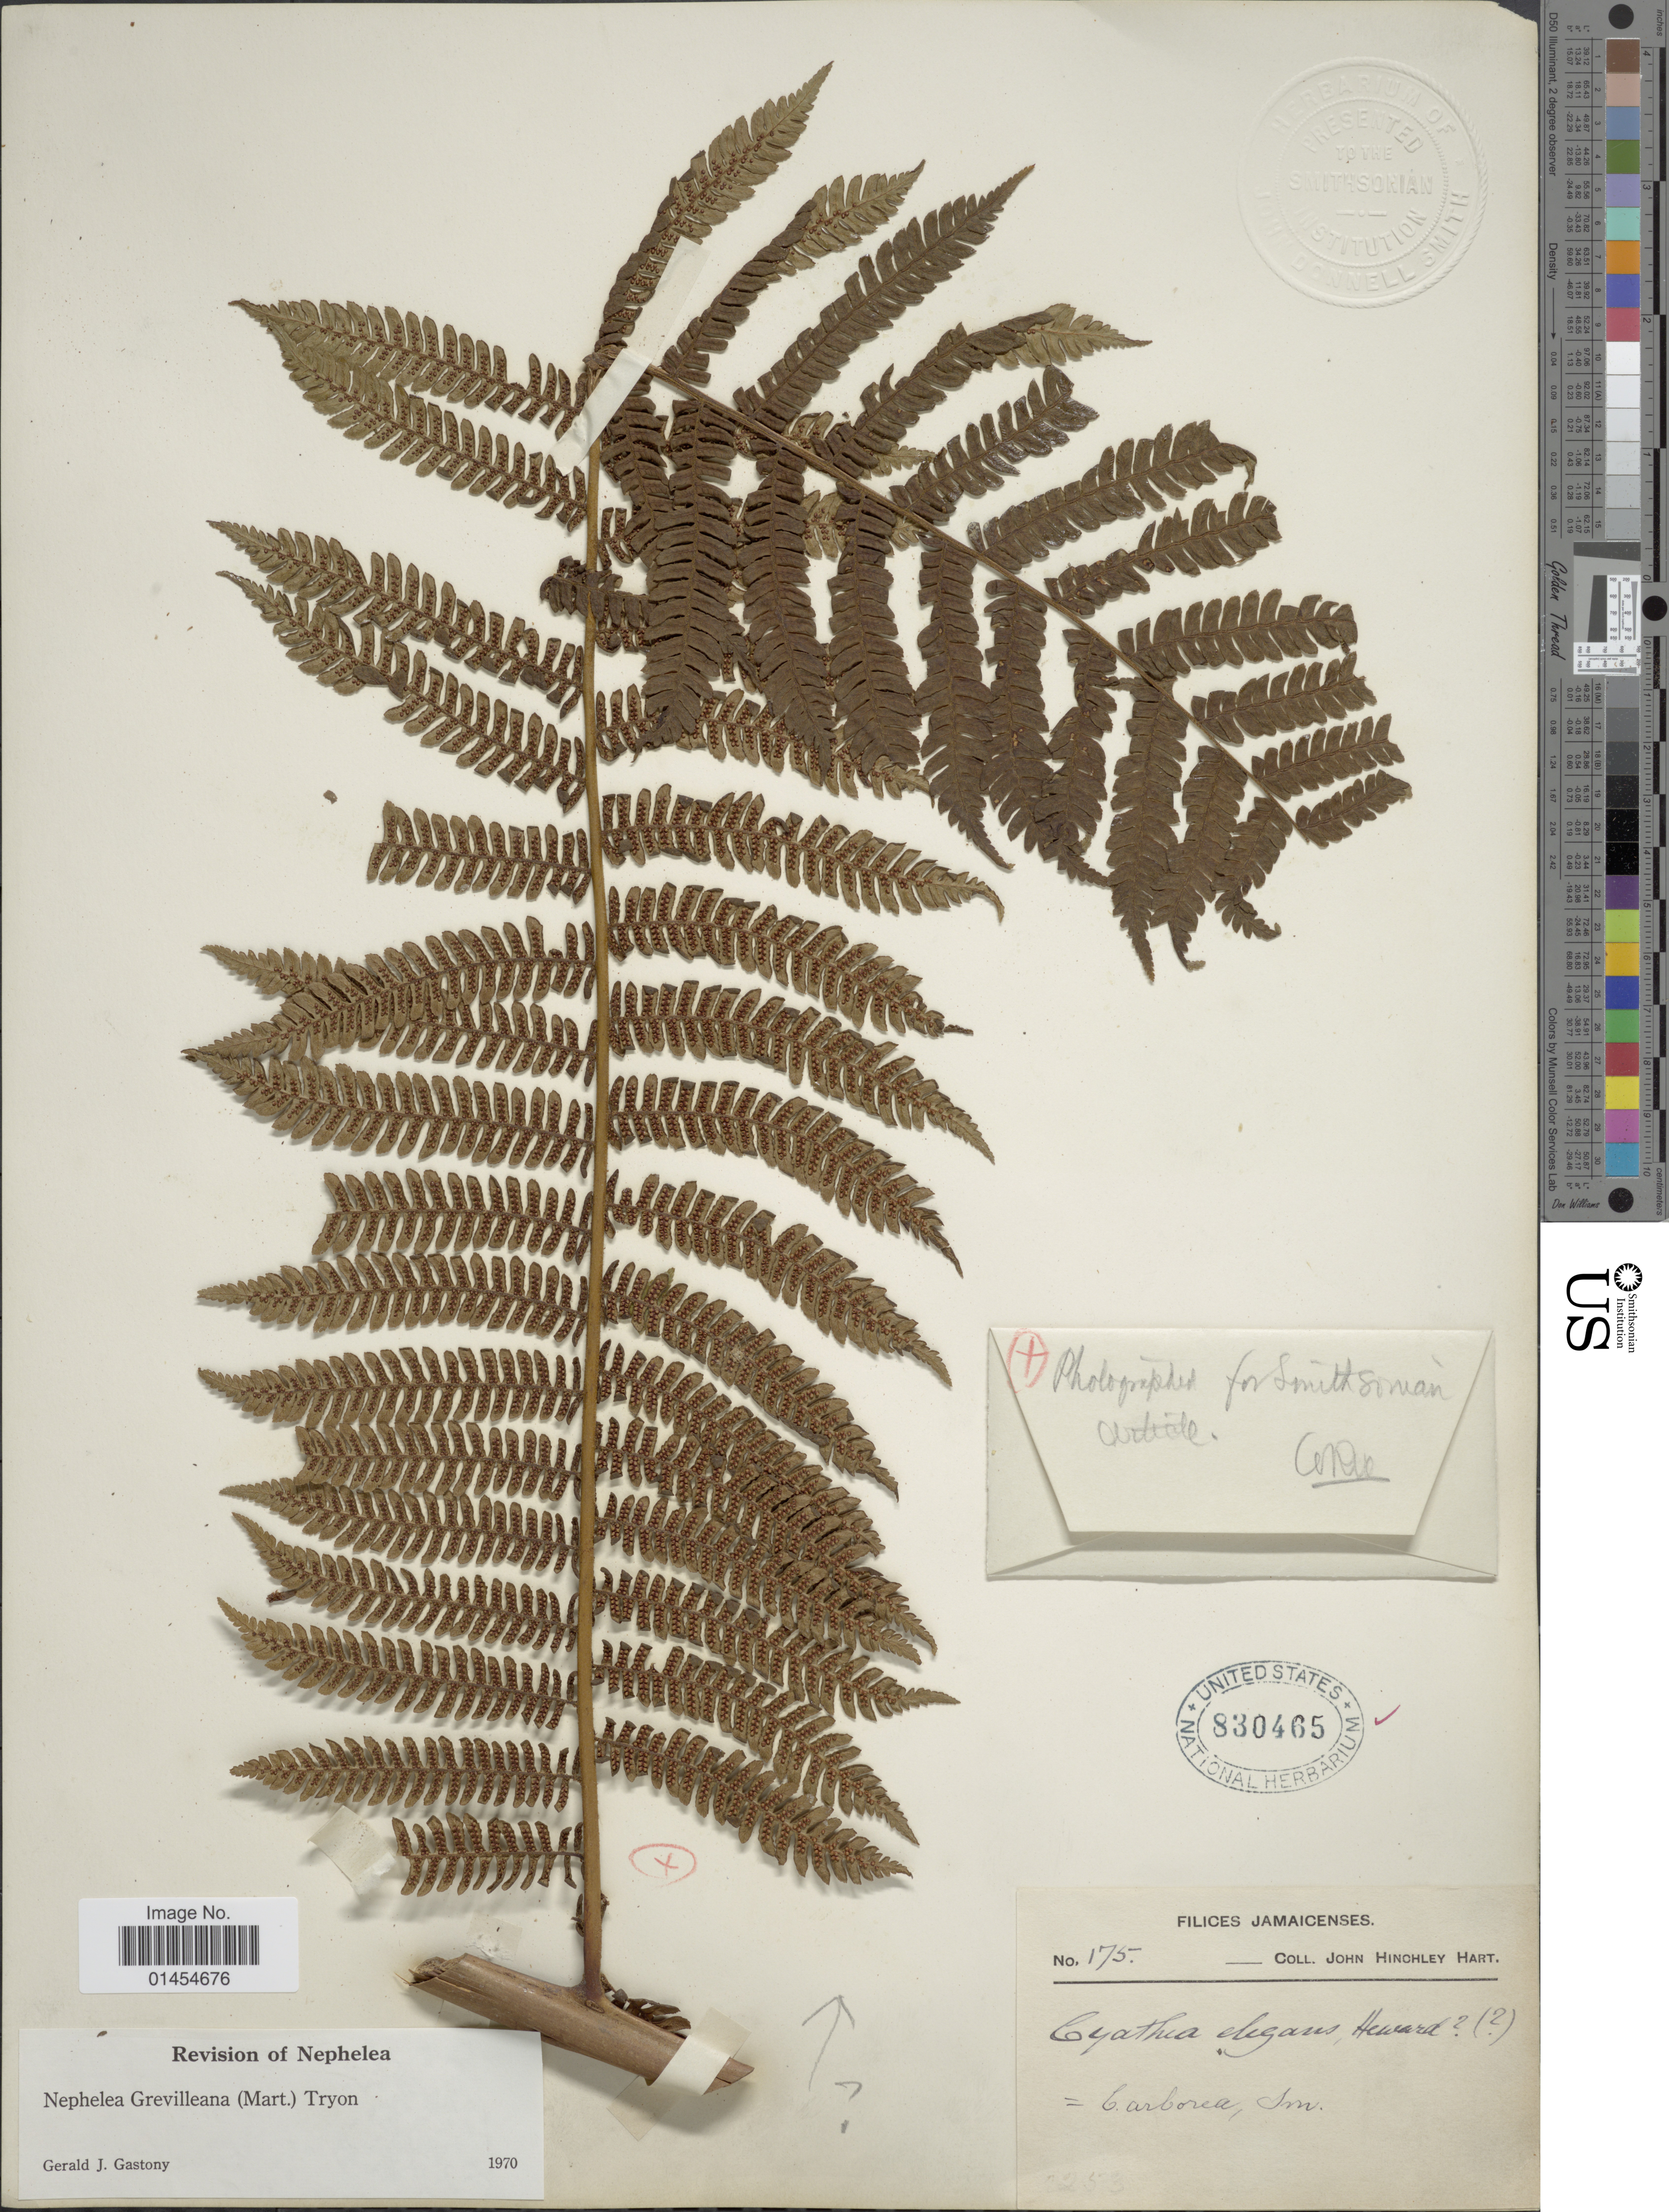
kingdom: Plantae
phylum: Tracheophyta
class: Polypodiopsida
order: Cyatheales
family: Cyatheaceae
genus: Alsophila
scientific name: Alsophila grevilleana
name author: (Mart.) D.S. Conant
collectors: J. H. Hart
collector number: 175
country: Jamaica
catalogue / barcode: US 830465